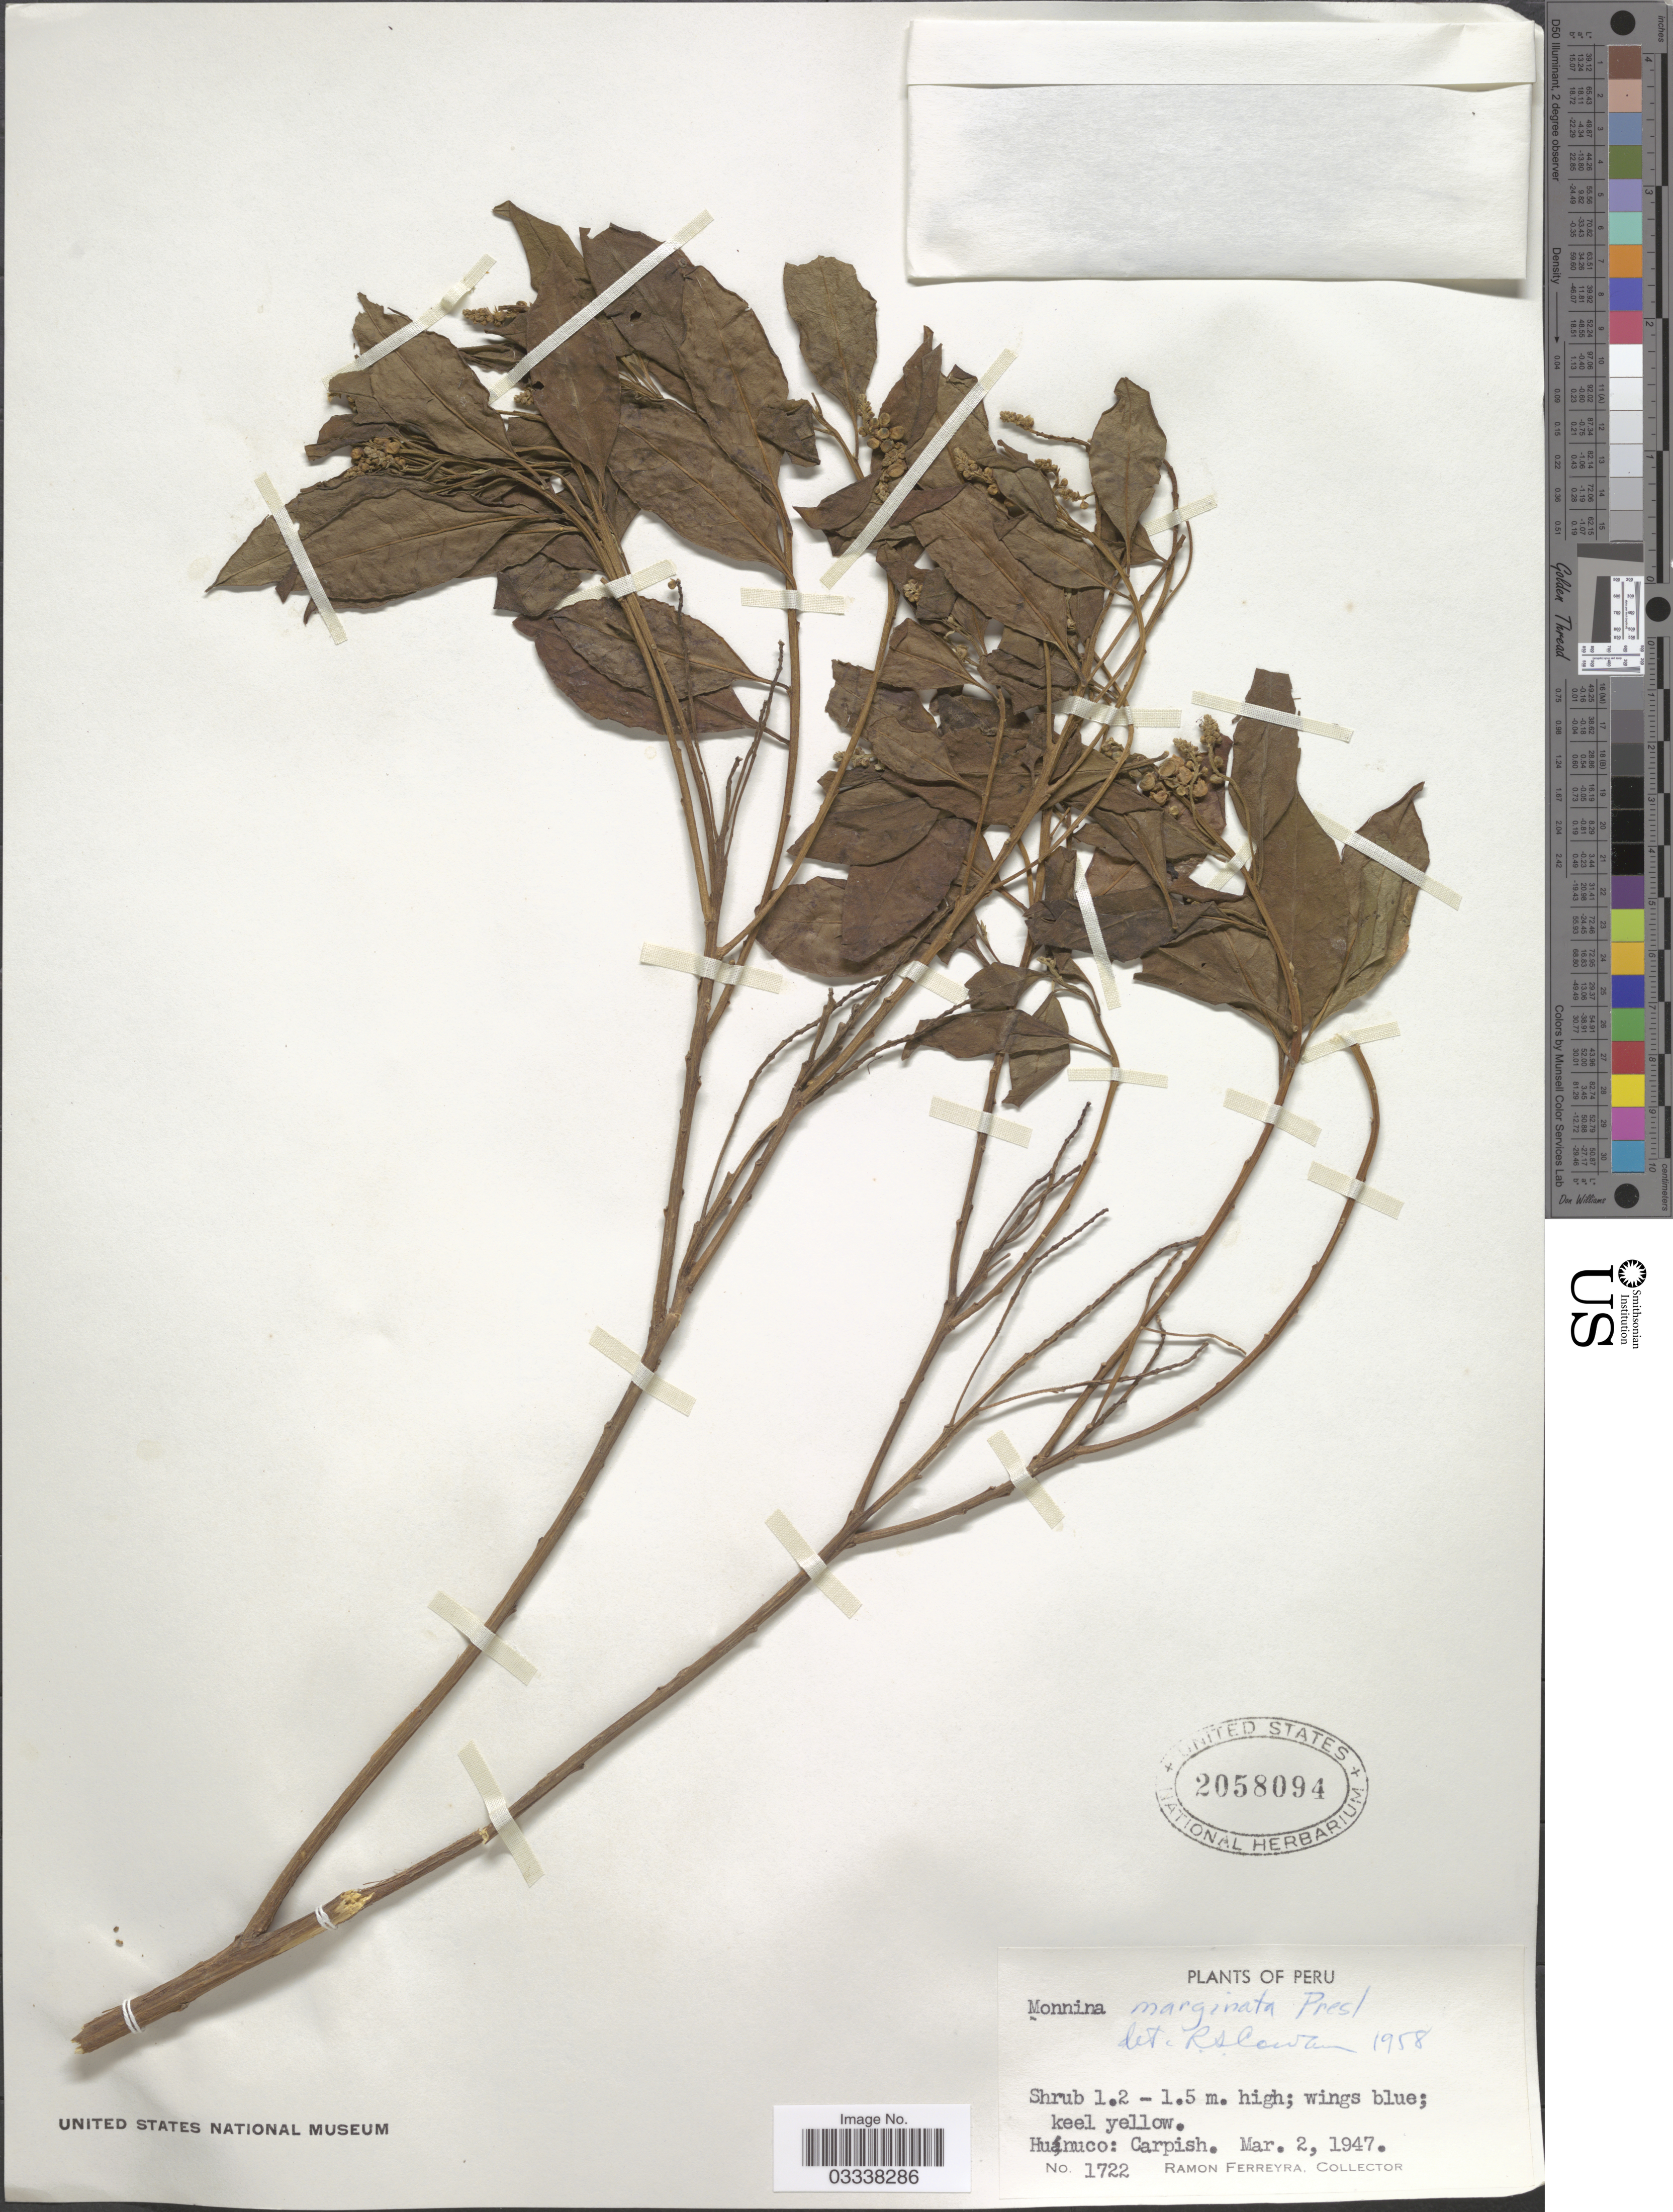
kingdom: Plantae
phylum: Tracheophyta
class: Magnoliopsida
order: Fabales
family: Polygalaceae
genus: Monnina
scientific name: Monnina marginata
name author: C. Presl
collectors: R. A. Ferreyra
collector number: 1722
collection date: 1947-03-02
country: Peru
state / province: Huánuco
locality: Carpish.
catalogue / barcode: US 2058094